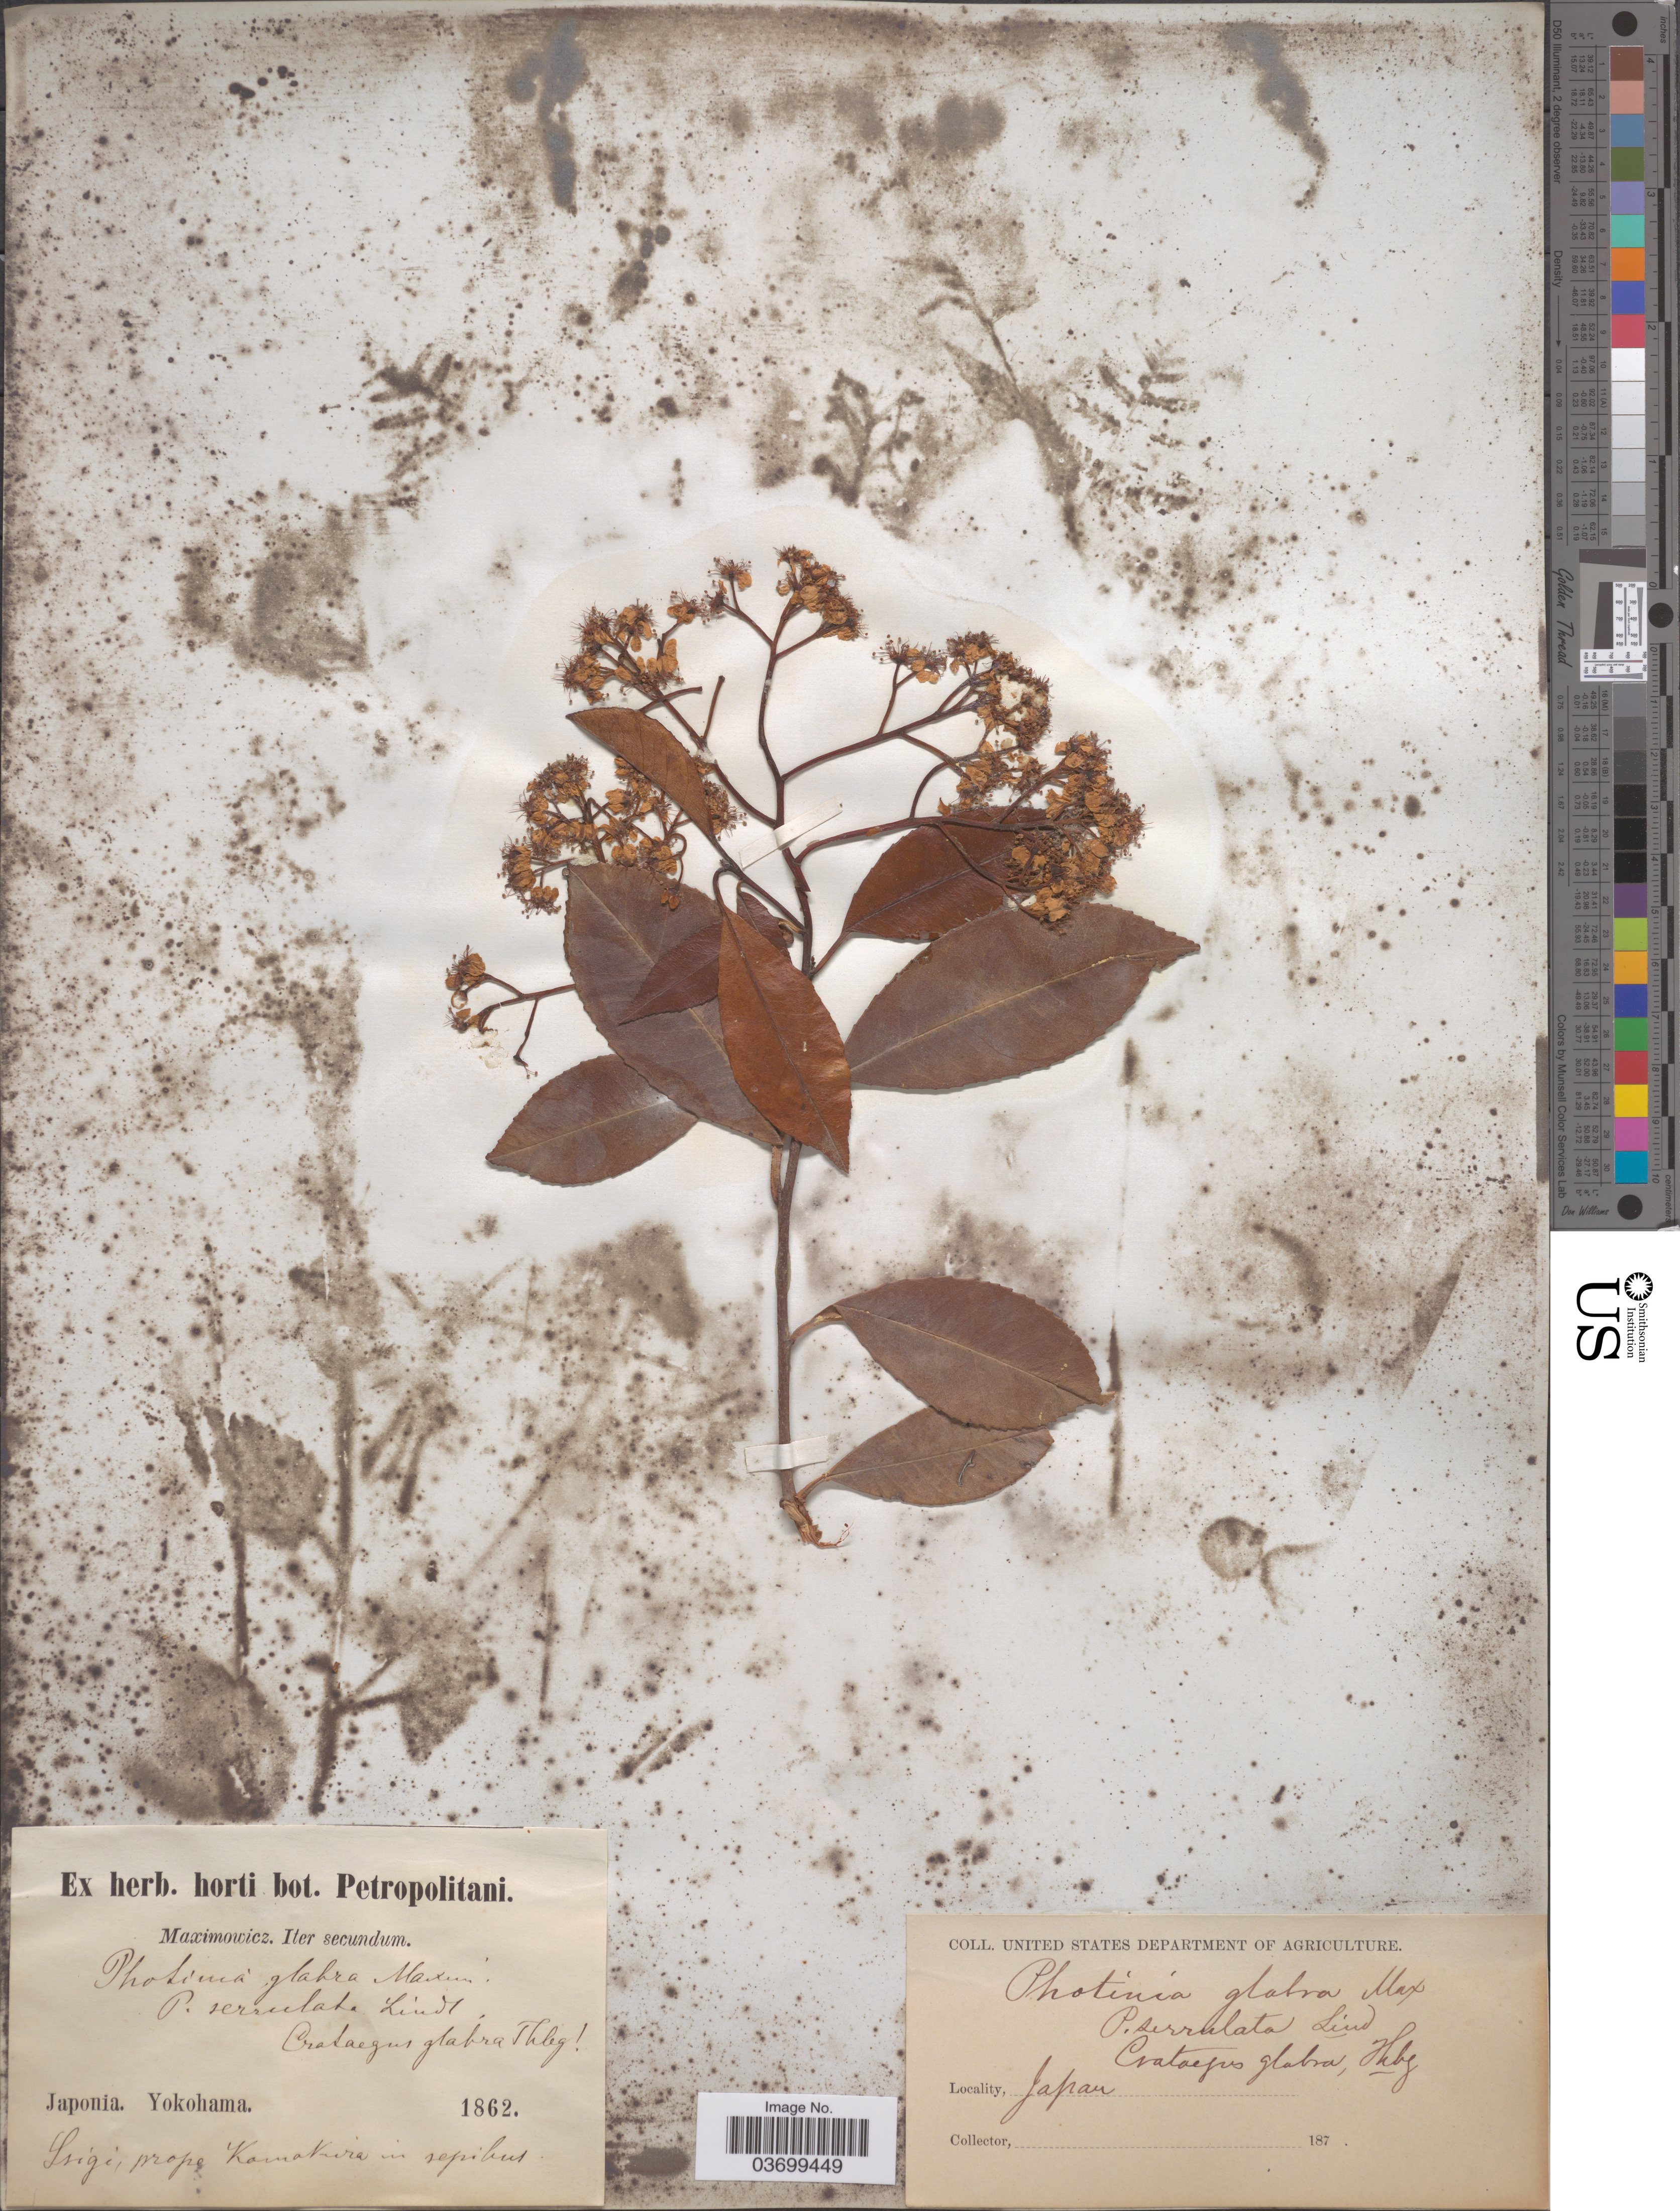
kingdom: Plantae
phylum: Tracheophyta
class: Magnoliopsida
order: Rosales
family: Rosaceae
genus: Photinia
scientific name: Photinia glabra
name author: (Thunb.) Jacob-Makoy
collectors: Maximowicz, --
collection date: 1862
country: Japan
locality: Yokohama. Tsigi [interpreted], prope Kamakura in sepibus.